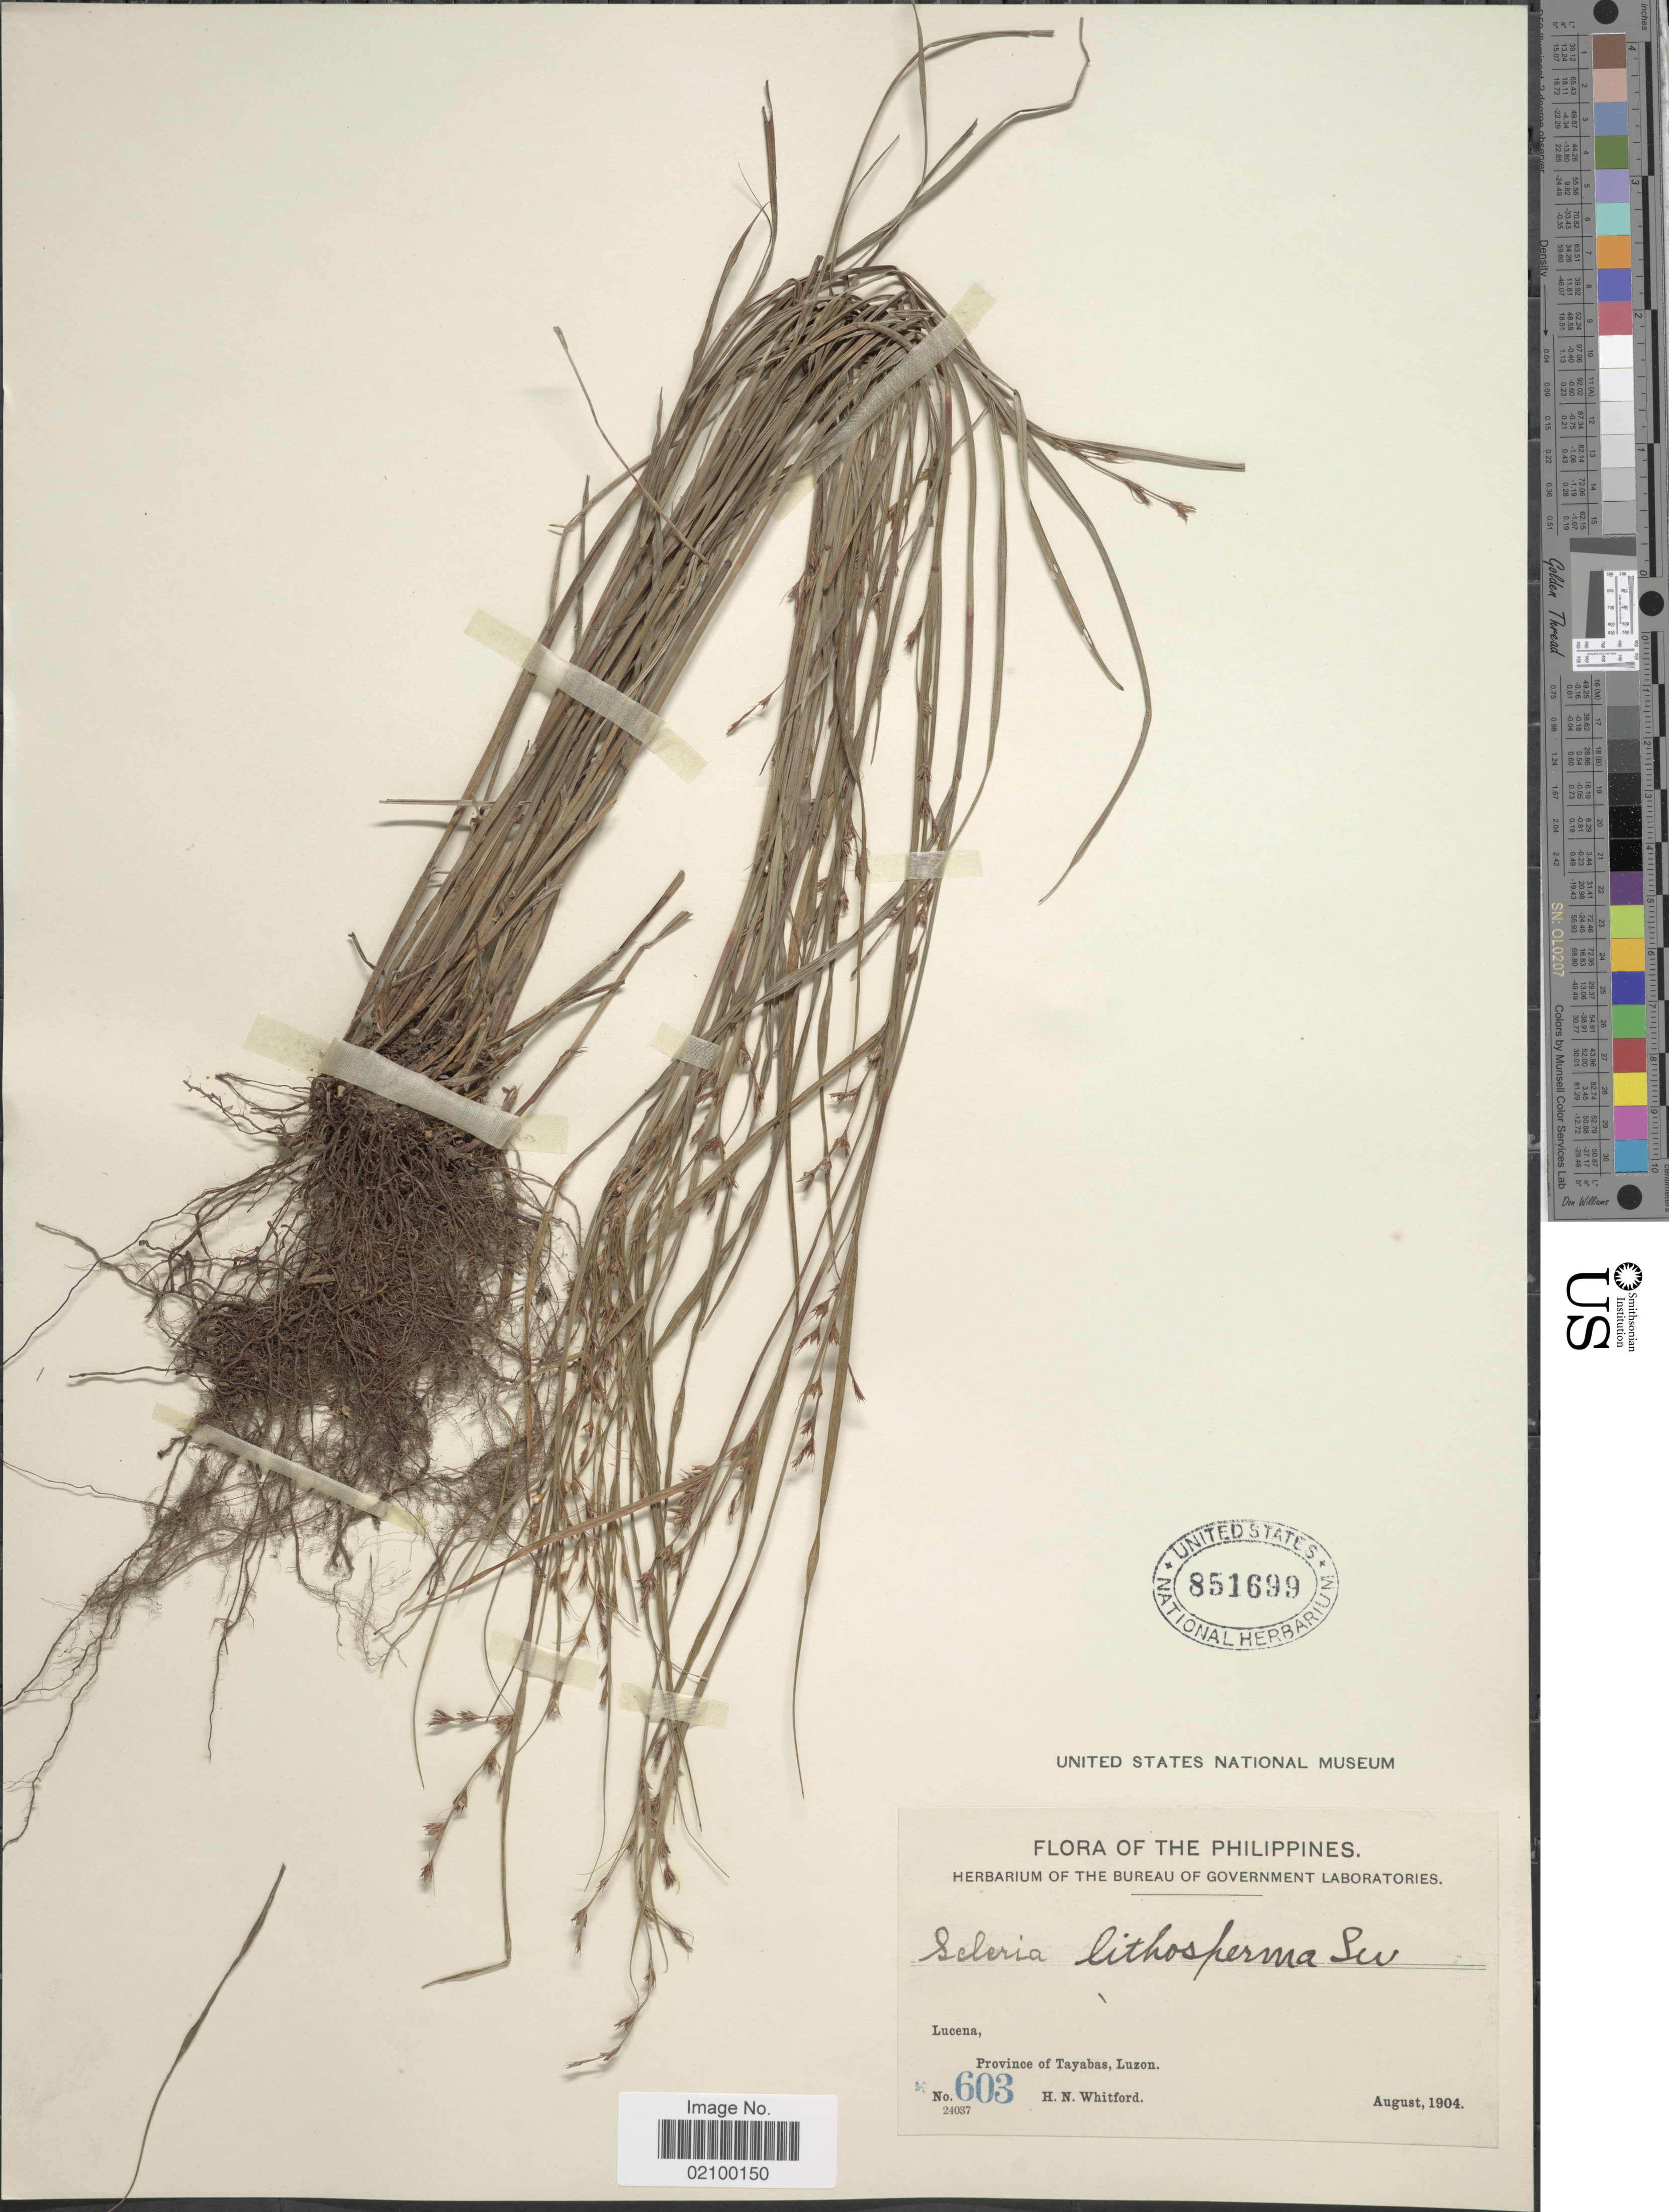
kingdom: Plantae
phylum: Tracheophyta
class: Liliopsida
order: Poales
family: Cyperaceae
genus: Scleria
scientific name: Scleria lithosperma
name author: (L.) Sw.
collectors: H. N. Whitford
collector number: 603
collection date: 1904-08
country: Philippines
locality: Lucena, Province of Tayabas, Luzon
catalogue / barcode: US 851699